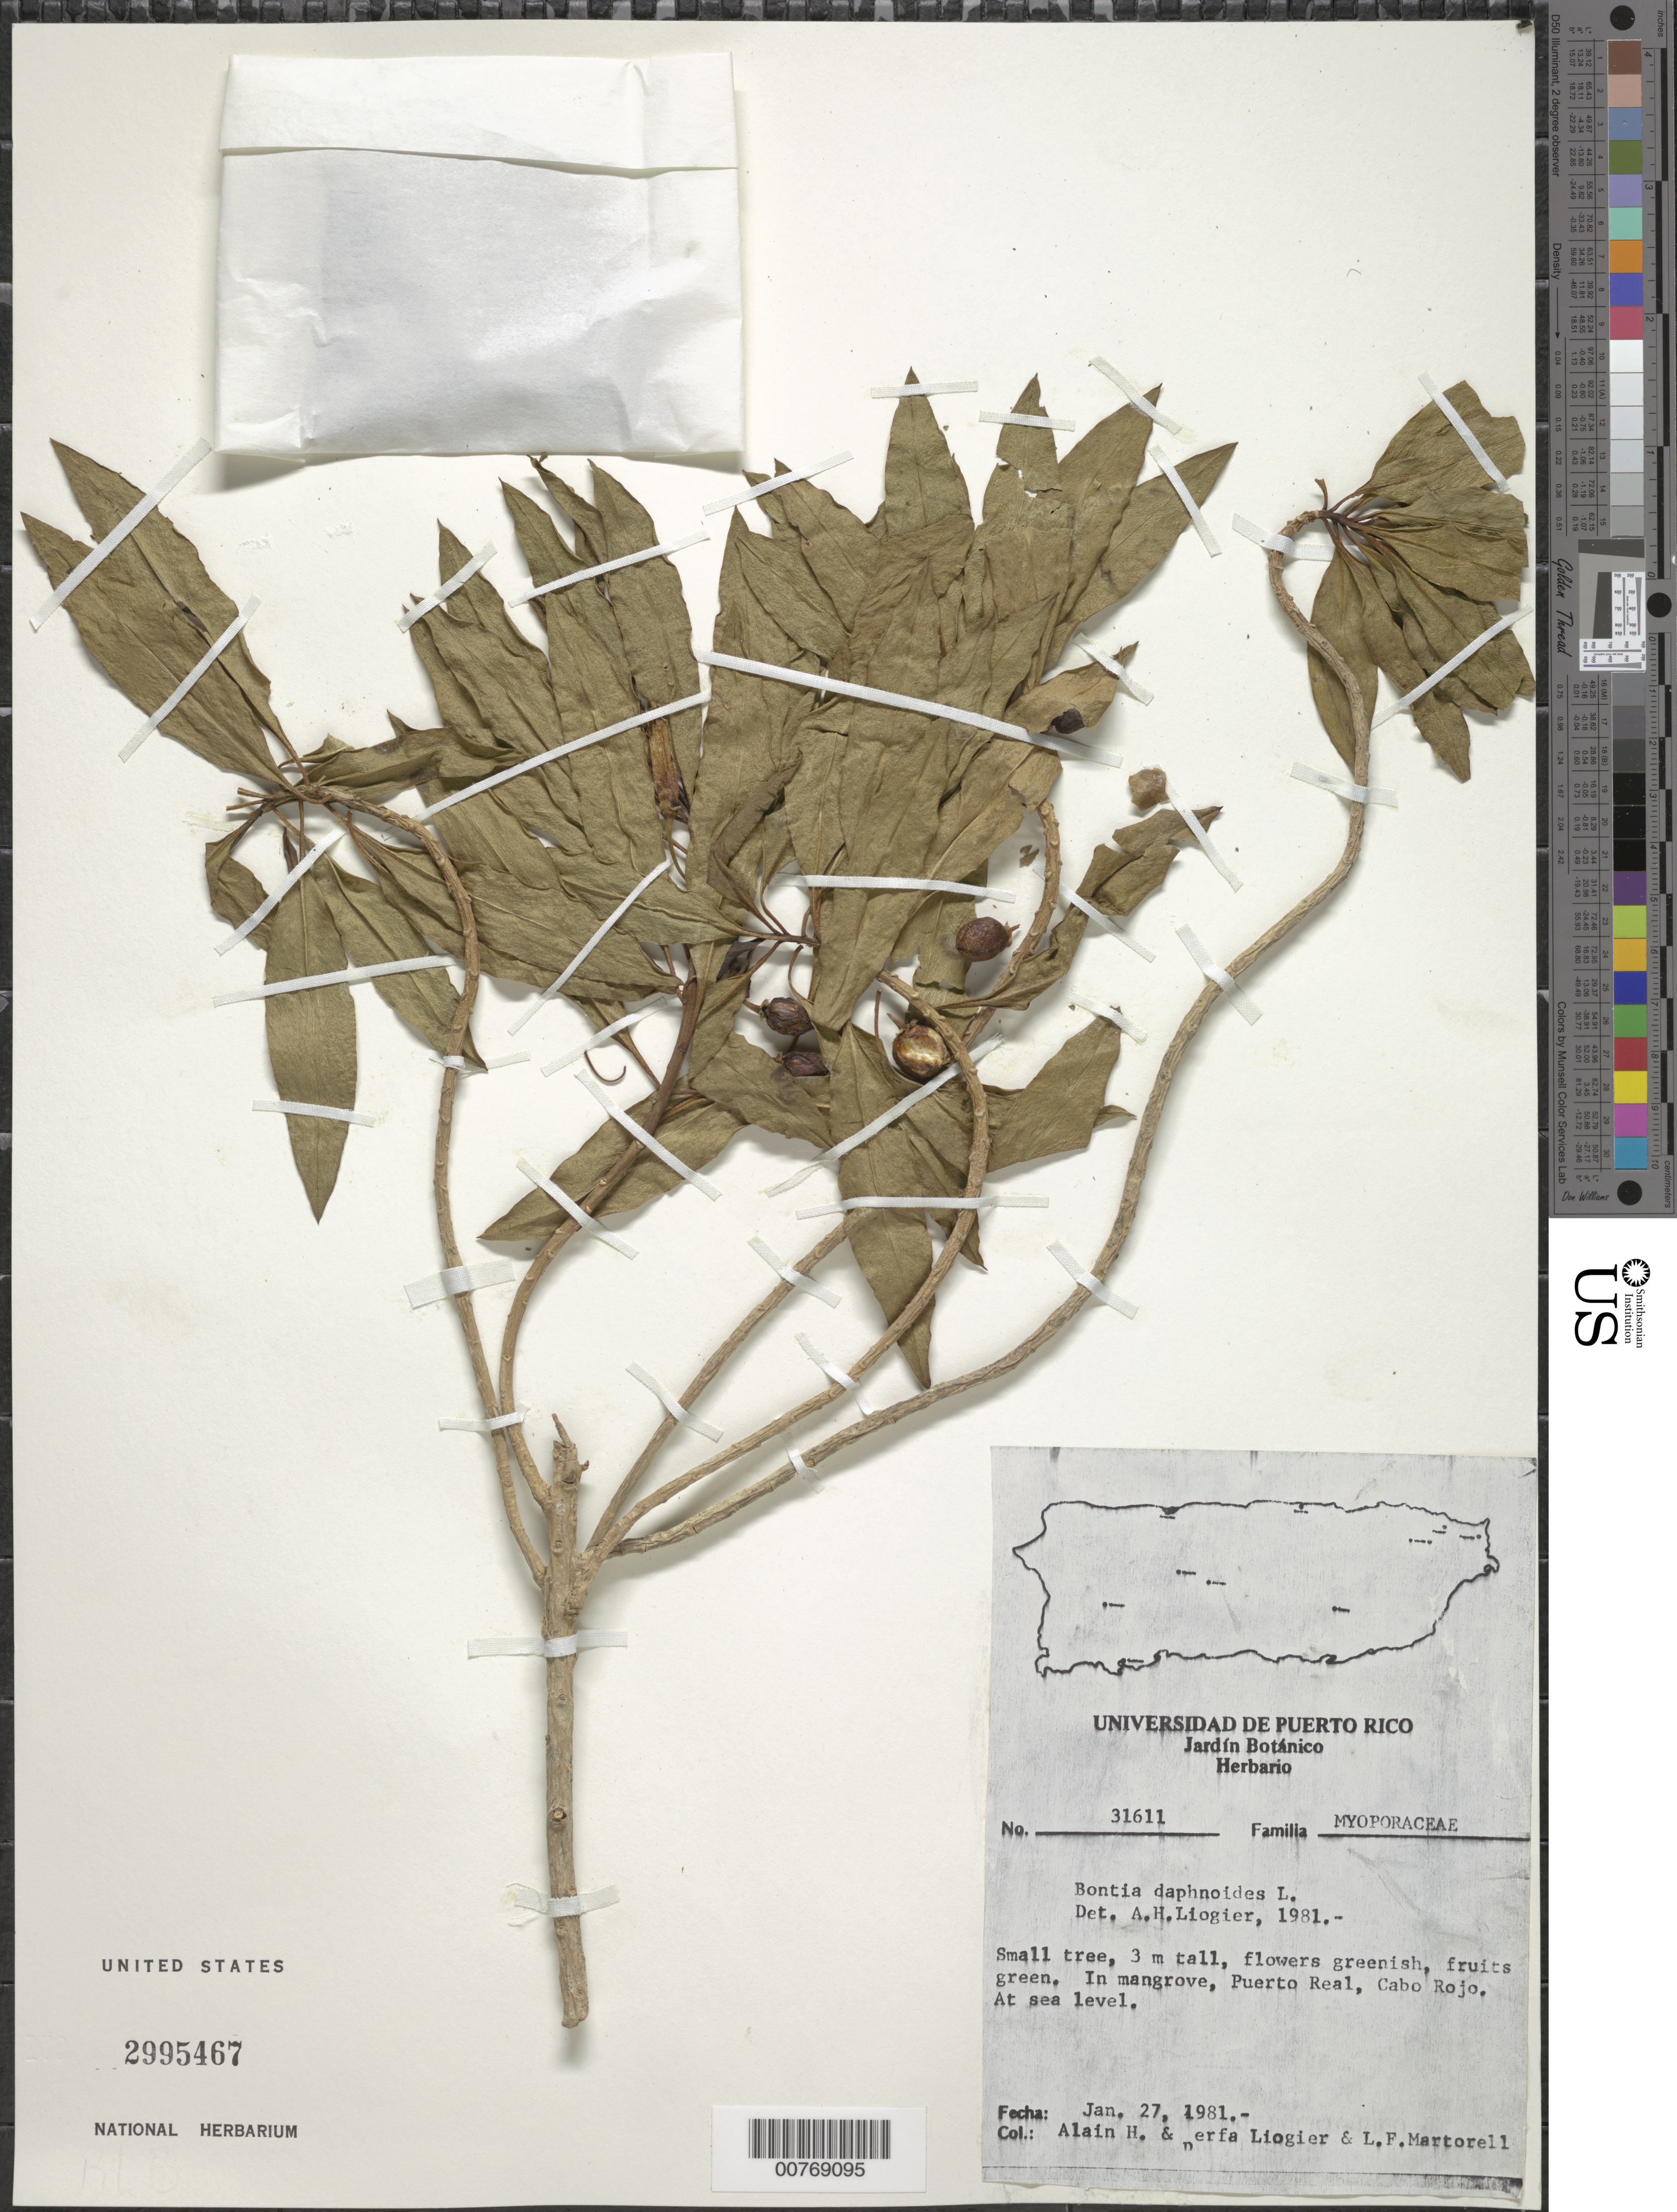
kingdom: Plantae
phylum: Tracheophyta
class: Magnoliopsida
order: Lamiales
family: Scrophulariaceae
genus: Bontia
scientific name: Bontia daphnoides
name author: L.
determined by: Liogier, Alain H.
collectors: A. H. Liogier, M. P. Liogier & L. Martorell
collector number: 31611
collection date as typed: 27 Jan 1981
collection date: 1981-01-27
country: Puerto Rico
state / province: Cabo Rojo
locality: Puerto Real, Cabo Rojo, at sea level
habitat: In mangrove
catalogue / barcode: US 2995467